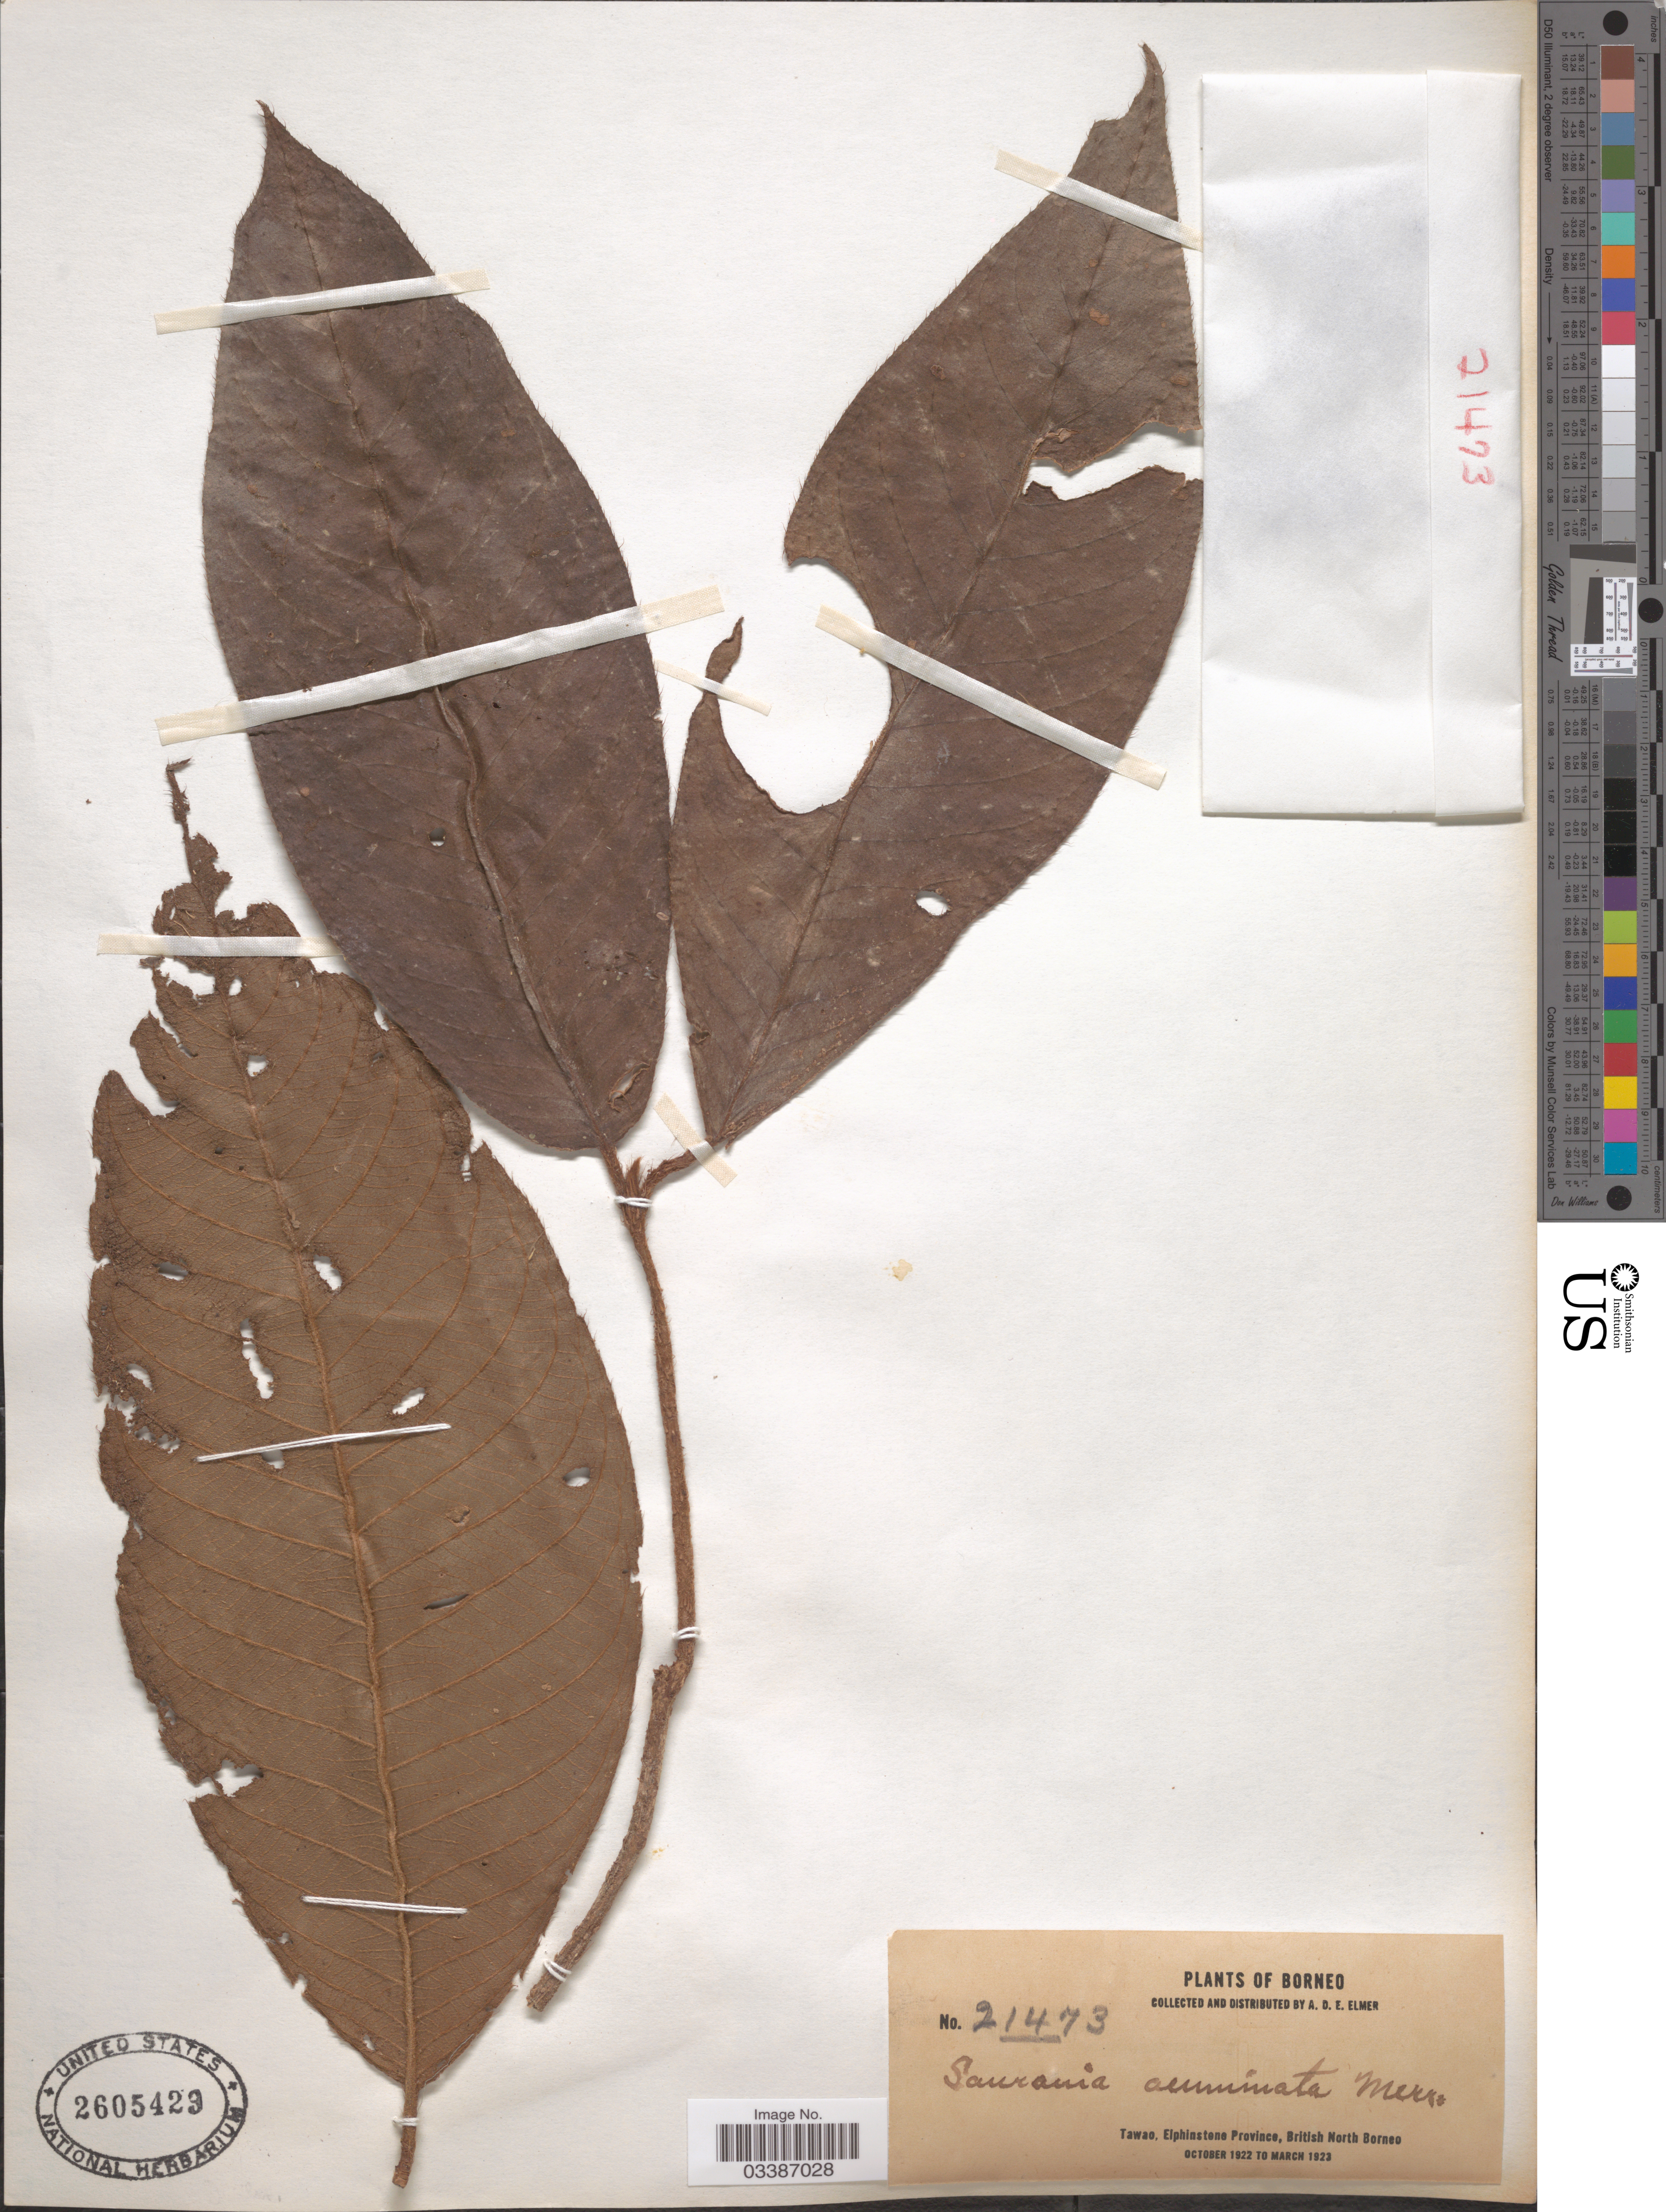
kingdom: Plantae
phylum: Tracheophyta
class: Magnoliopsida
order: Ericales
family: Actinidiaceae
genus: Saurauia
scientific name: Saurauia acuminata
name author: Merr.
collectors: A. D. E. Elmer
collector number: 21473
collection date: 1922-10/1923-03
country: Malaysia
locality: Borneo. Tawao, Elphinstone Province, British North Borneo.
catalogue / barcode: US 2605429